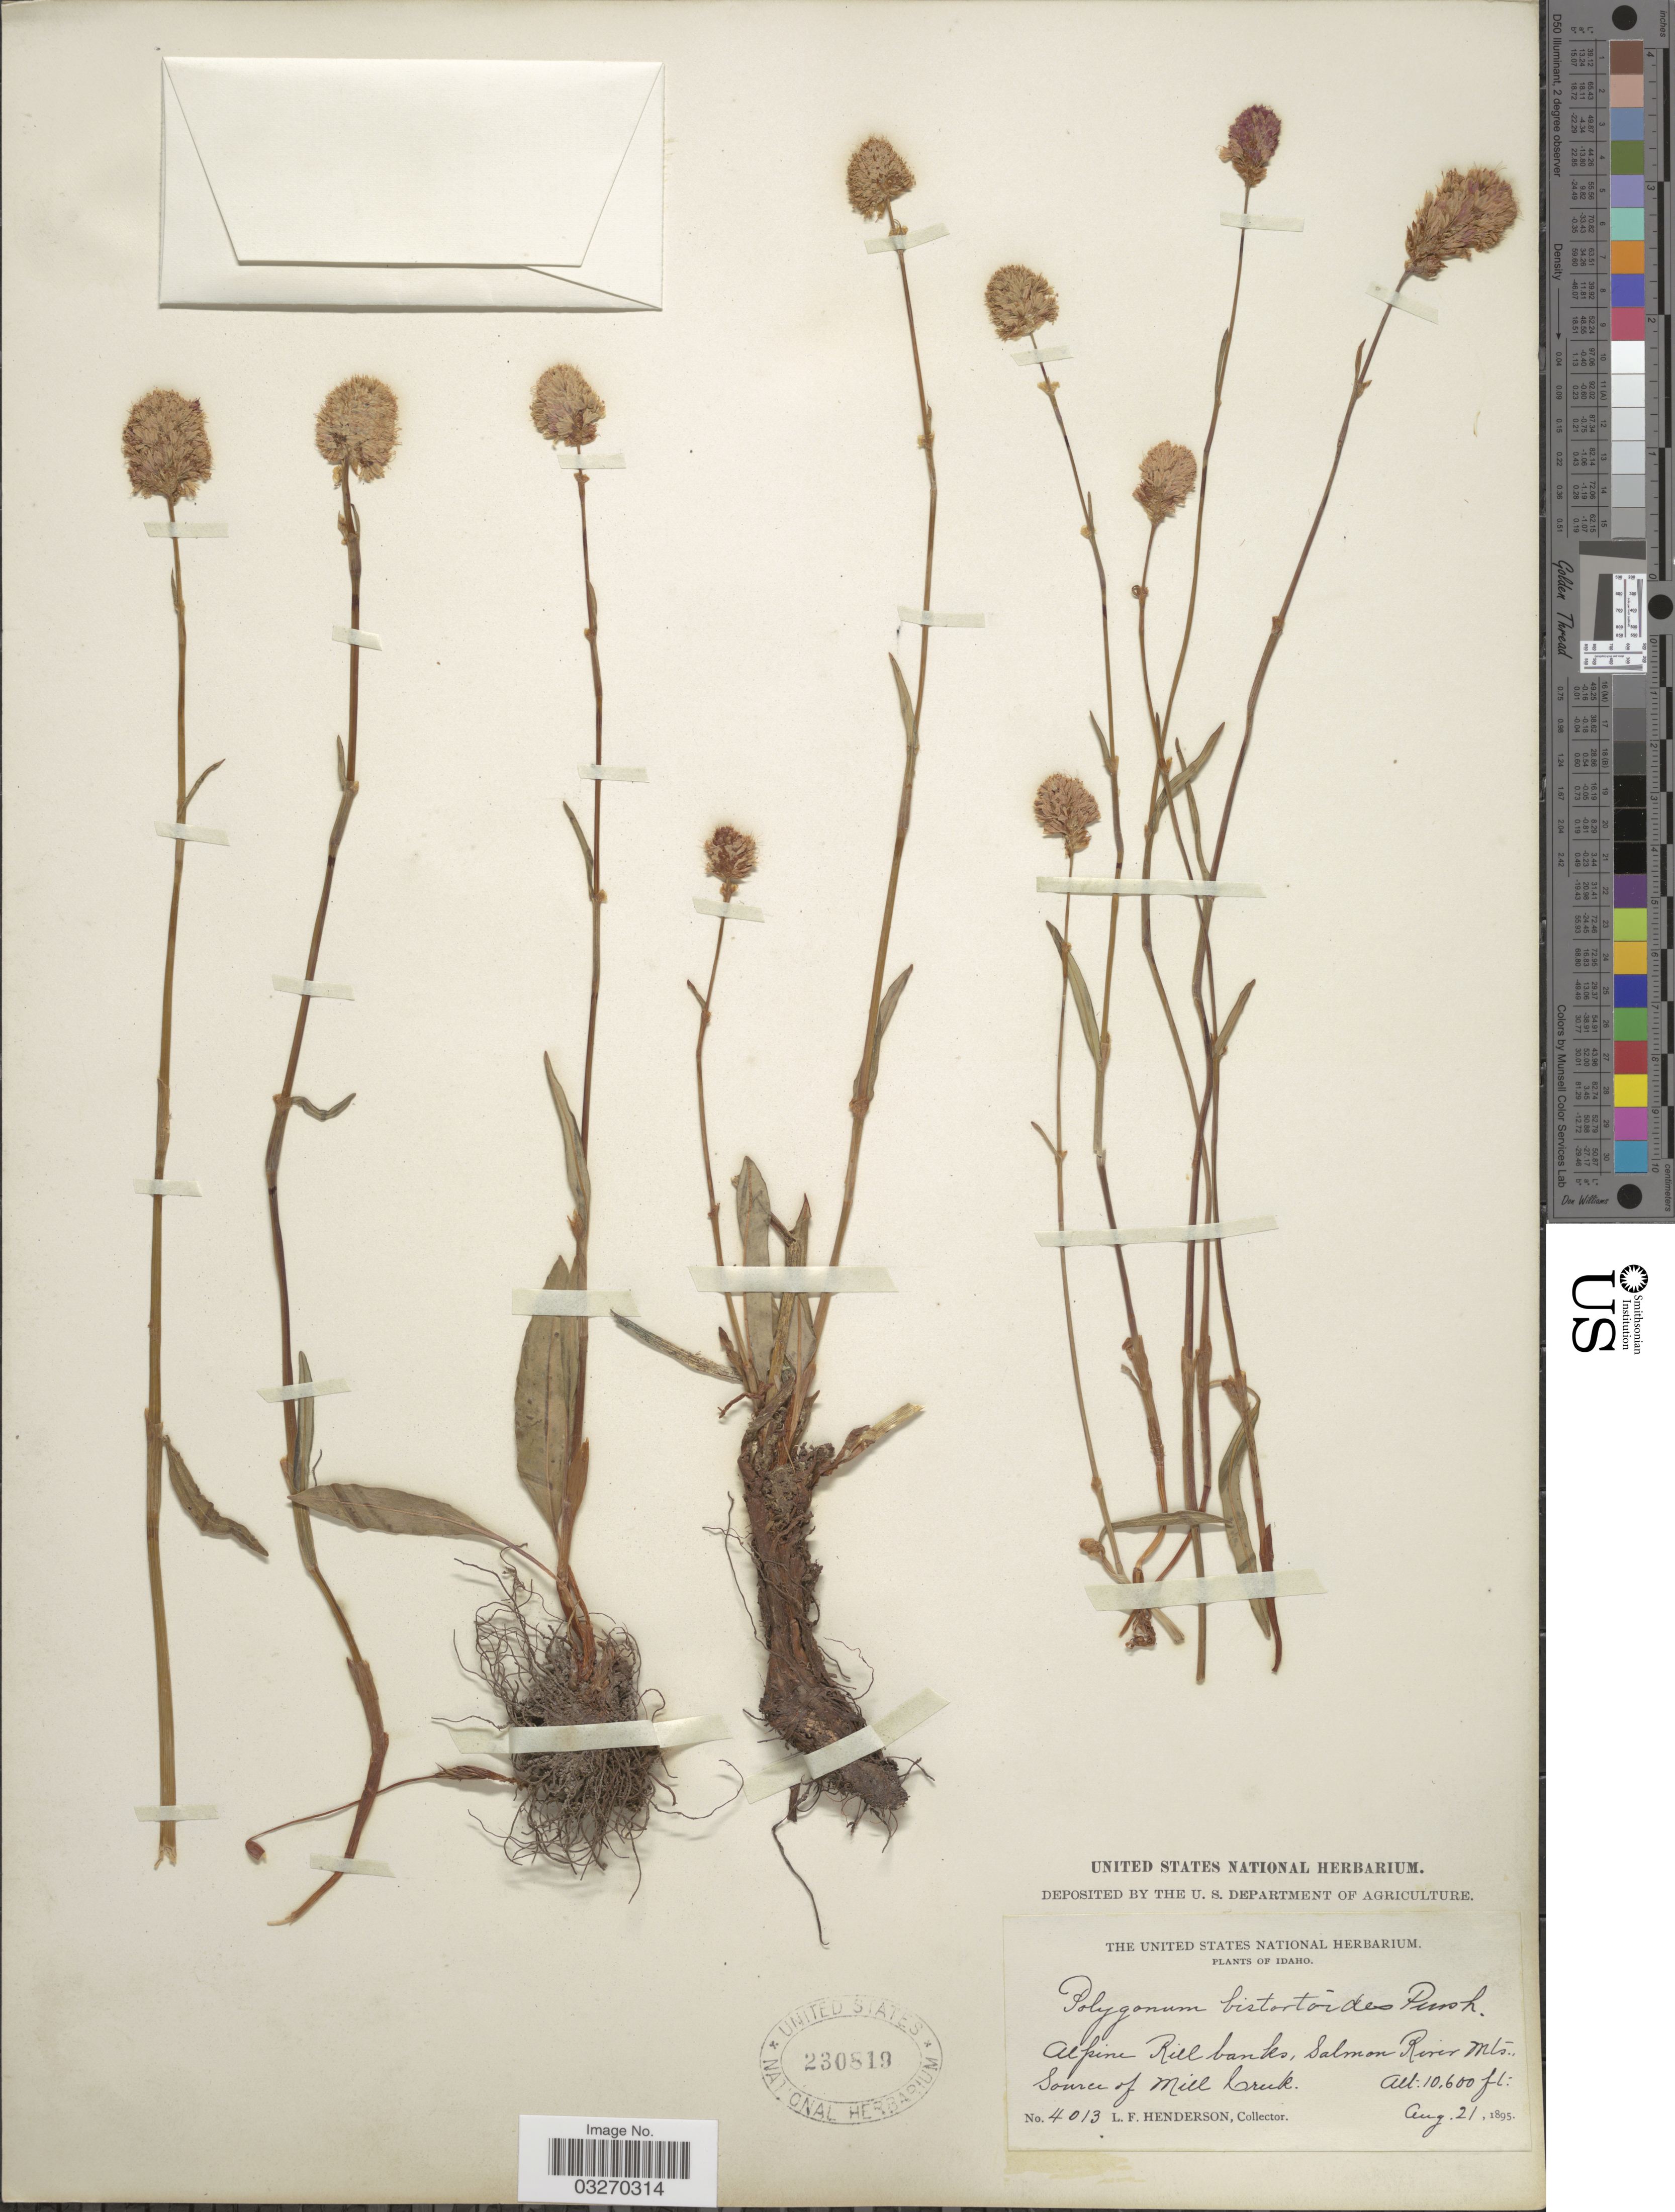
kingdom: Plantae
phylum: Tracheophyta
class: Magnoliopsida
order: Caryophyllales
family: Polygonaceae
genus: Bistorta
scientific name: Bistorta leptophylla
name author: (S. Watson) Greene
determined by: Atha, D. E.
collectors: L. Henderson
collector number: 4013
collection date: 1895-08-21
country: United States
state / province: Idaho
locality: Alpine Rill banks, Salmon River Mts., Source of Mill Creek.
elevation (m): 3231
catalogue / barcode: US 230819